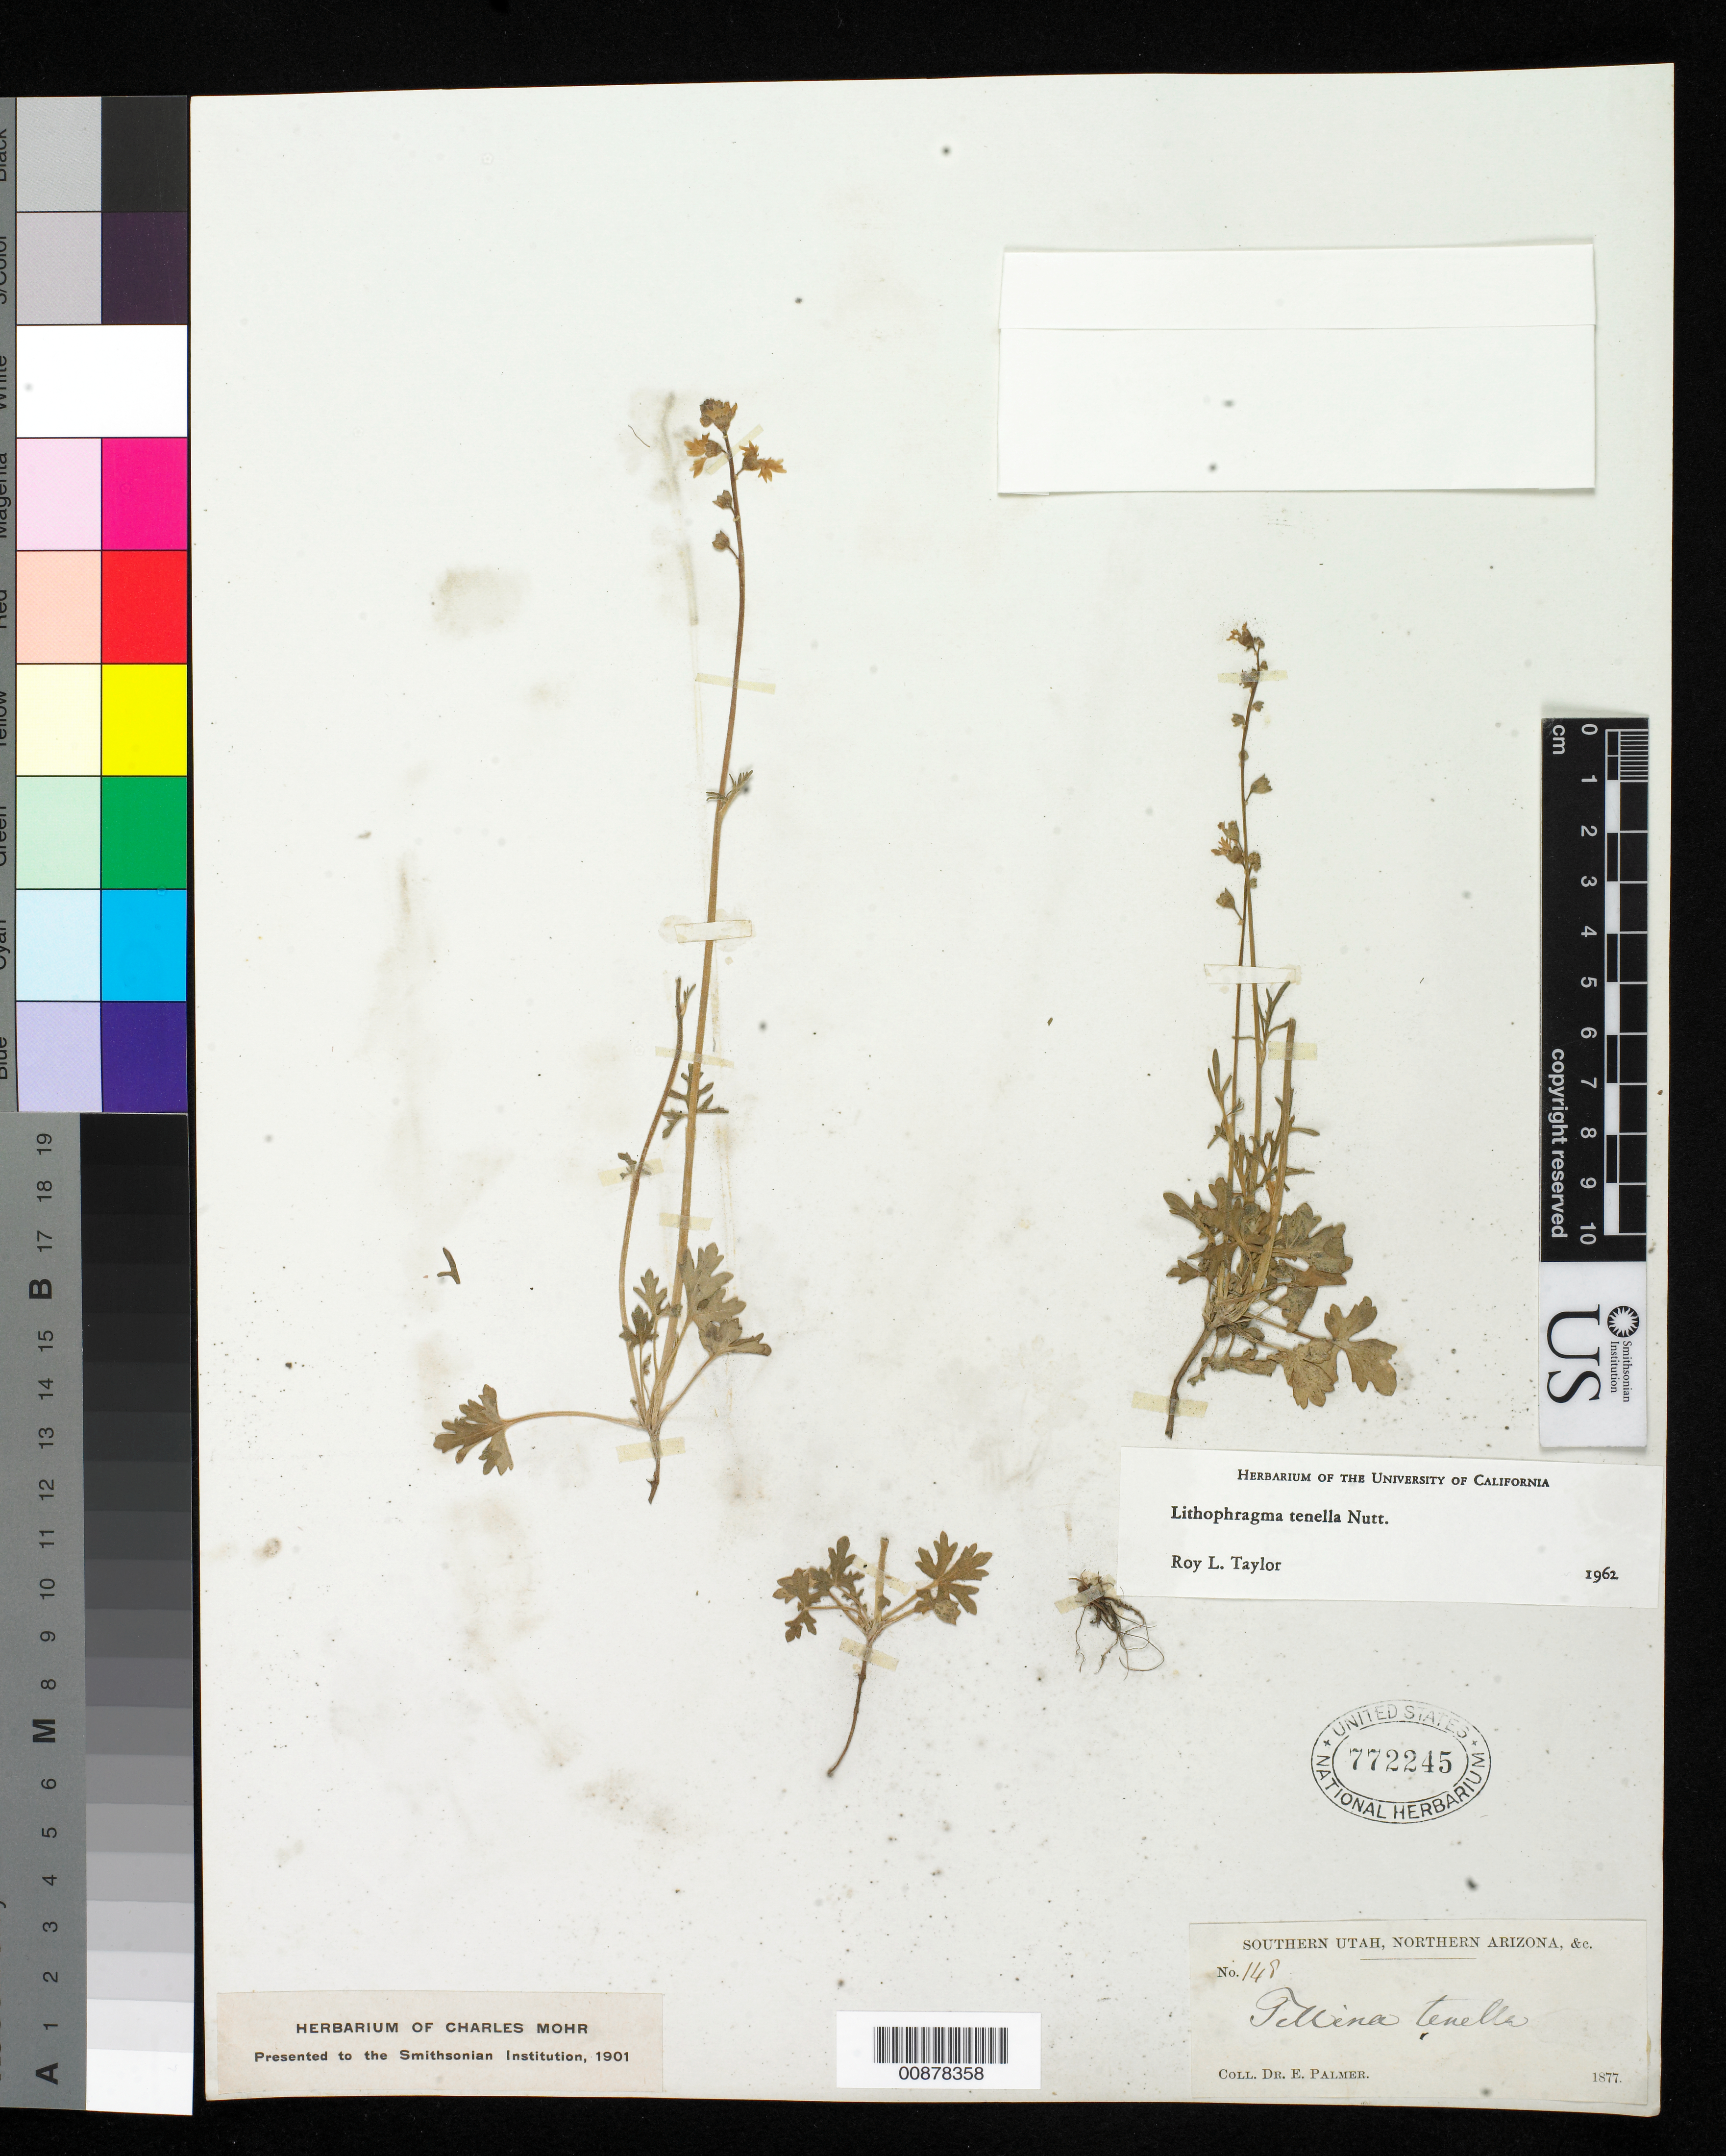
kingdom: Plantae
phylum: Tracheophyta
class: Magnoliopsida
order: Saxifragales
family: Saxifragaceae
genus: Lithophragma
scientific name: Lithophragma tenellum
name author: Nutt.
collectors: E. Palmer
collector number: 148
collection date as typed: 1877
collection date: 1877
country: United States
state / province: Arizona / Utah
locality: Southern Utah, Northern Arizona, & c.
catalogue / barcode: US 772245